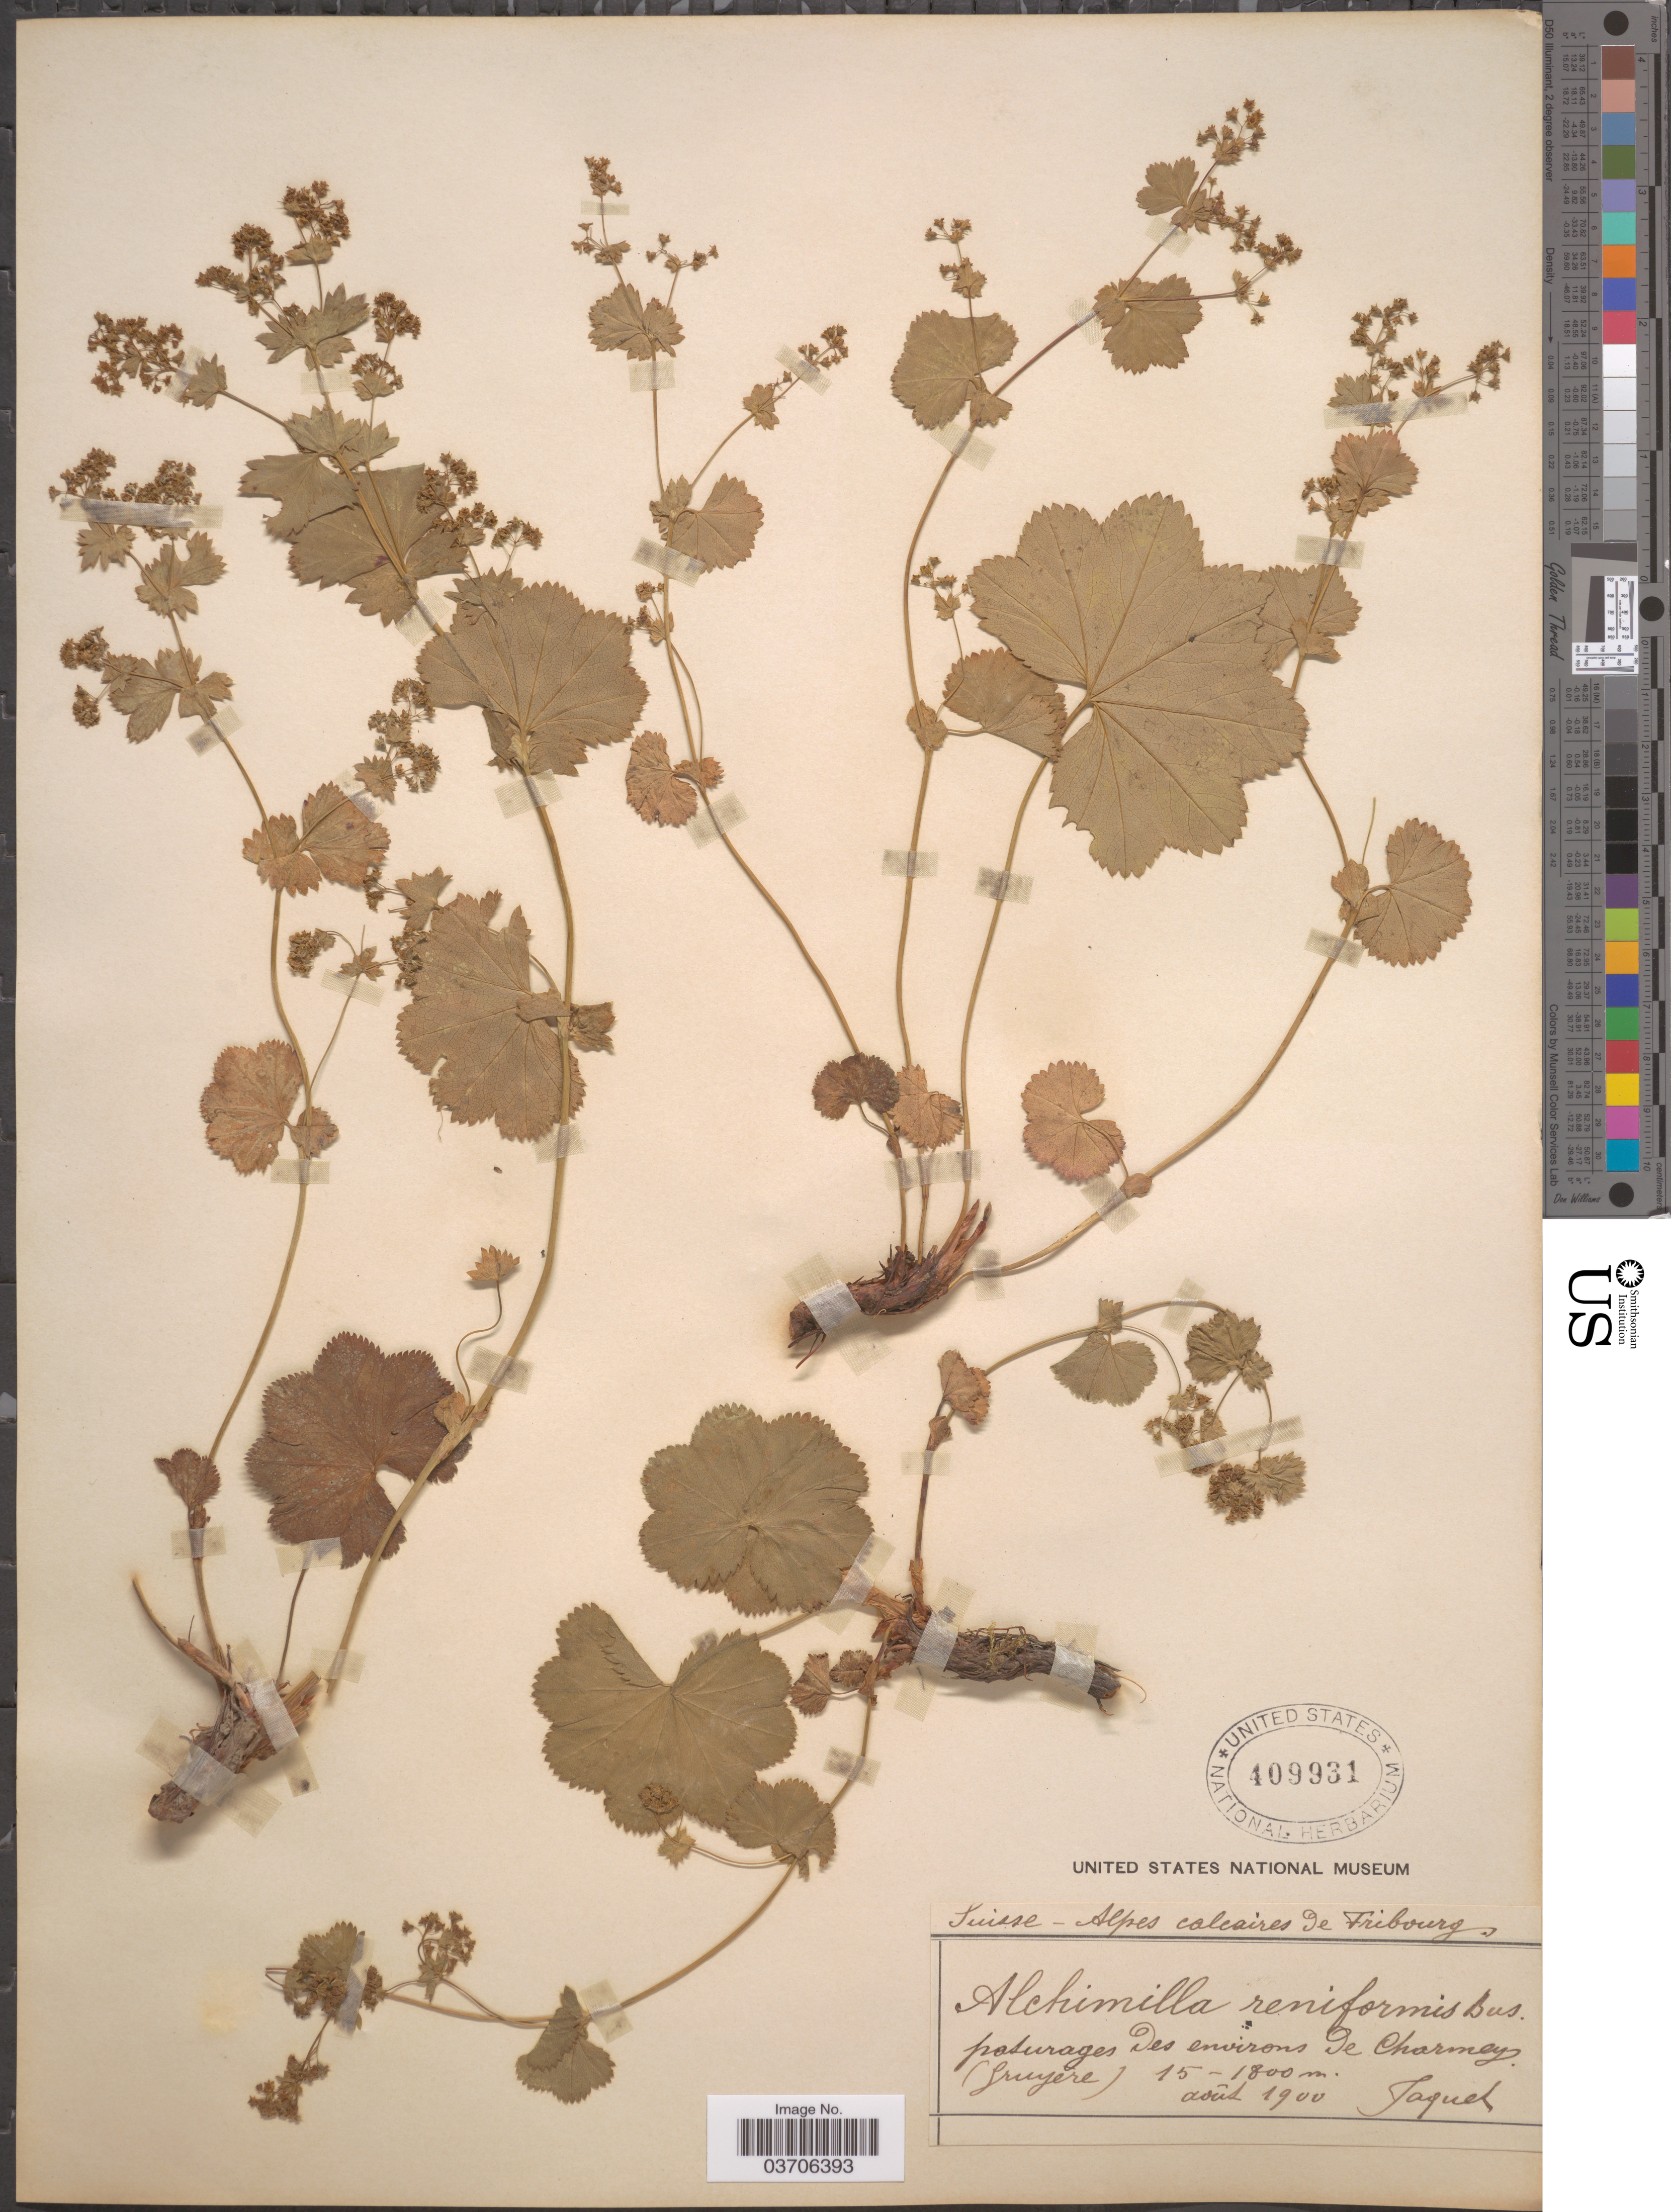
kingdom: Plantae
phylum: Tracheophyta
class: Magnoliopsida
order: Rosales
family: Rosaceae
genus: Alchemilla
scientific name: Alchemilla reniformis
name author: Buser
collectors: -. Jaquet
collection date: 1900-08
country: Switzerland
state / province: Fribourg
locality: Suisse-Alpes calcaires de Fribourg. Paturages des environs de Charmey (Gruyère).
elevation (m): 1500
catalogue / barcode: US 409931